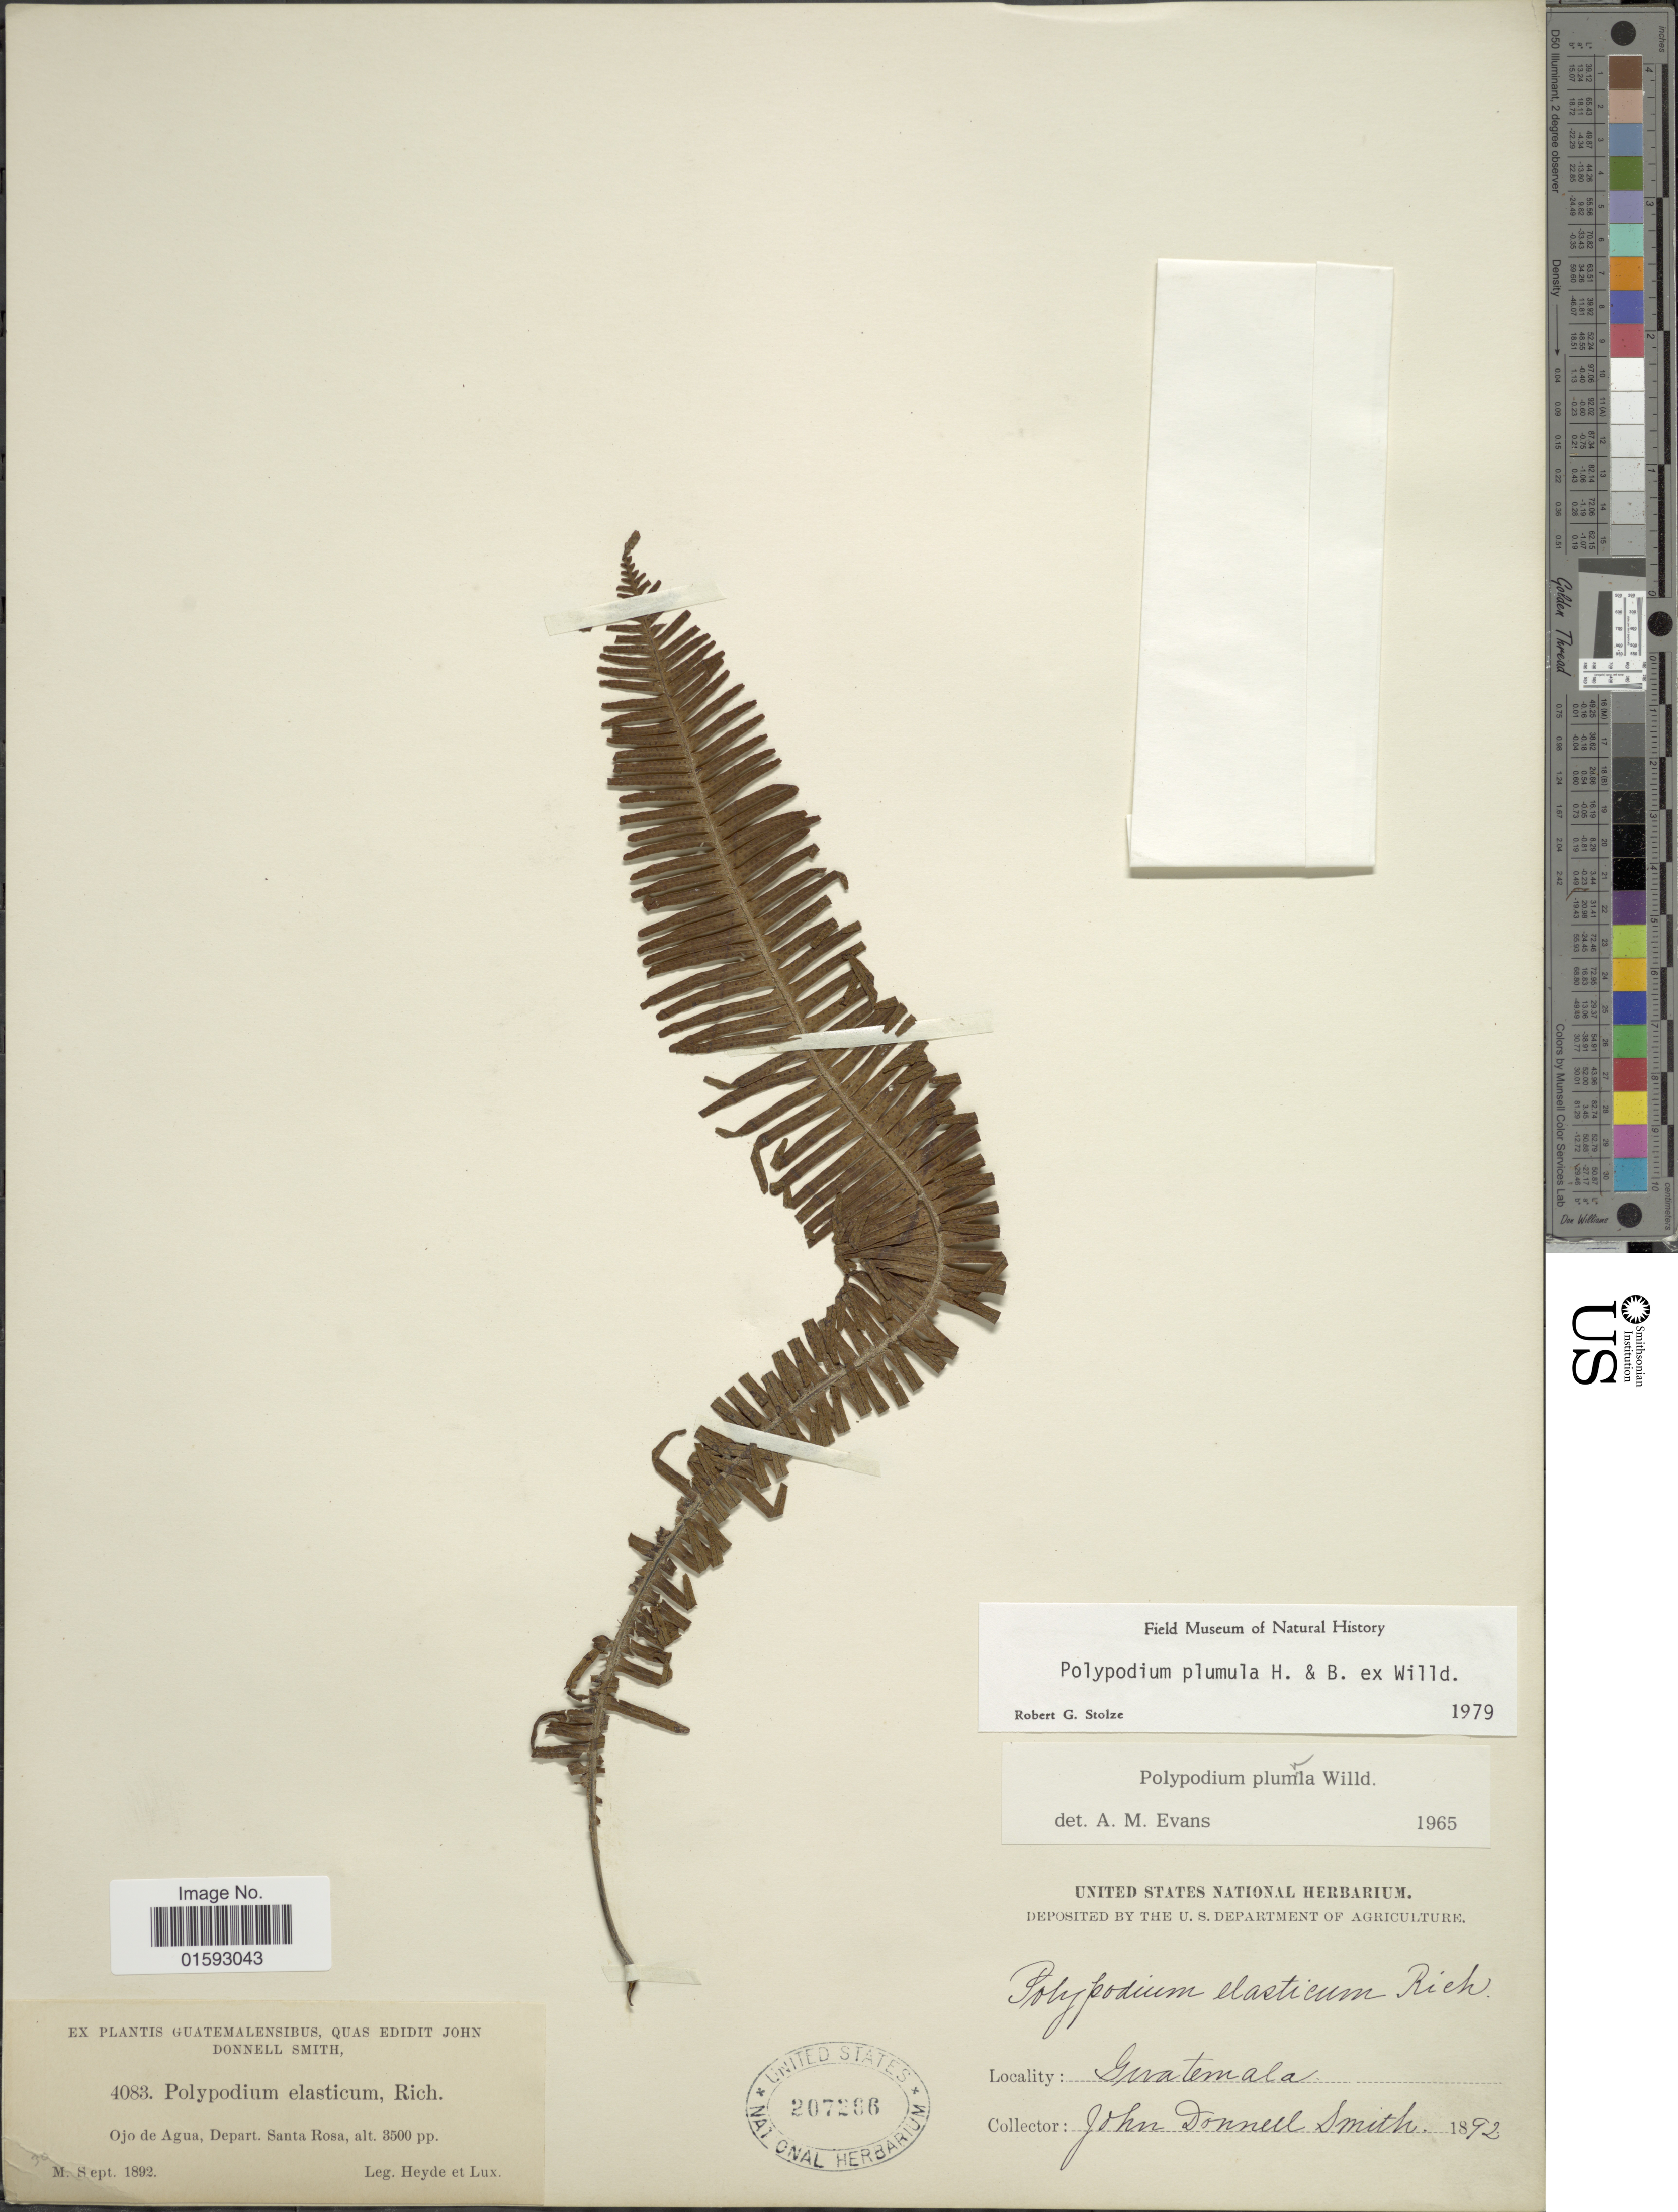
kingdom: Plantae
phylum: Tracheophyta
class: Polypodiopsida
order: Polypodiales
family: Polypodiaceae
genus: Pecluma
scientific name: Pecluma plumula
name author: (Humb. & Bonpl. ex Willd.) M.G. Price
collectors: J. Donnell Smith, Heyde & Lux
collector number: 4083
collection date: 1892-09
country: Guatemala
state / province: Santa Rosa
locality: Ojo de Agua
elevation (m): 1067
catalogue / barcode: US 207266